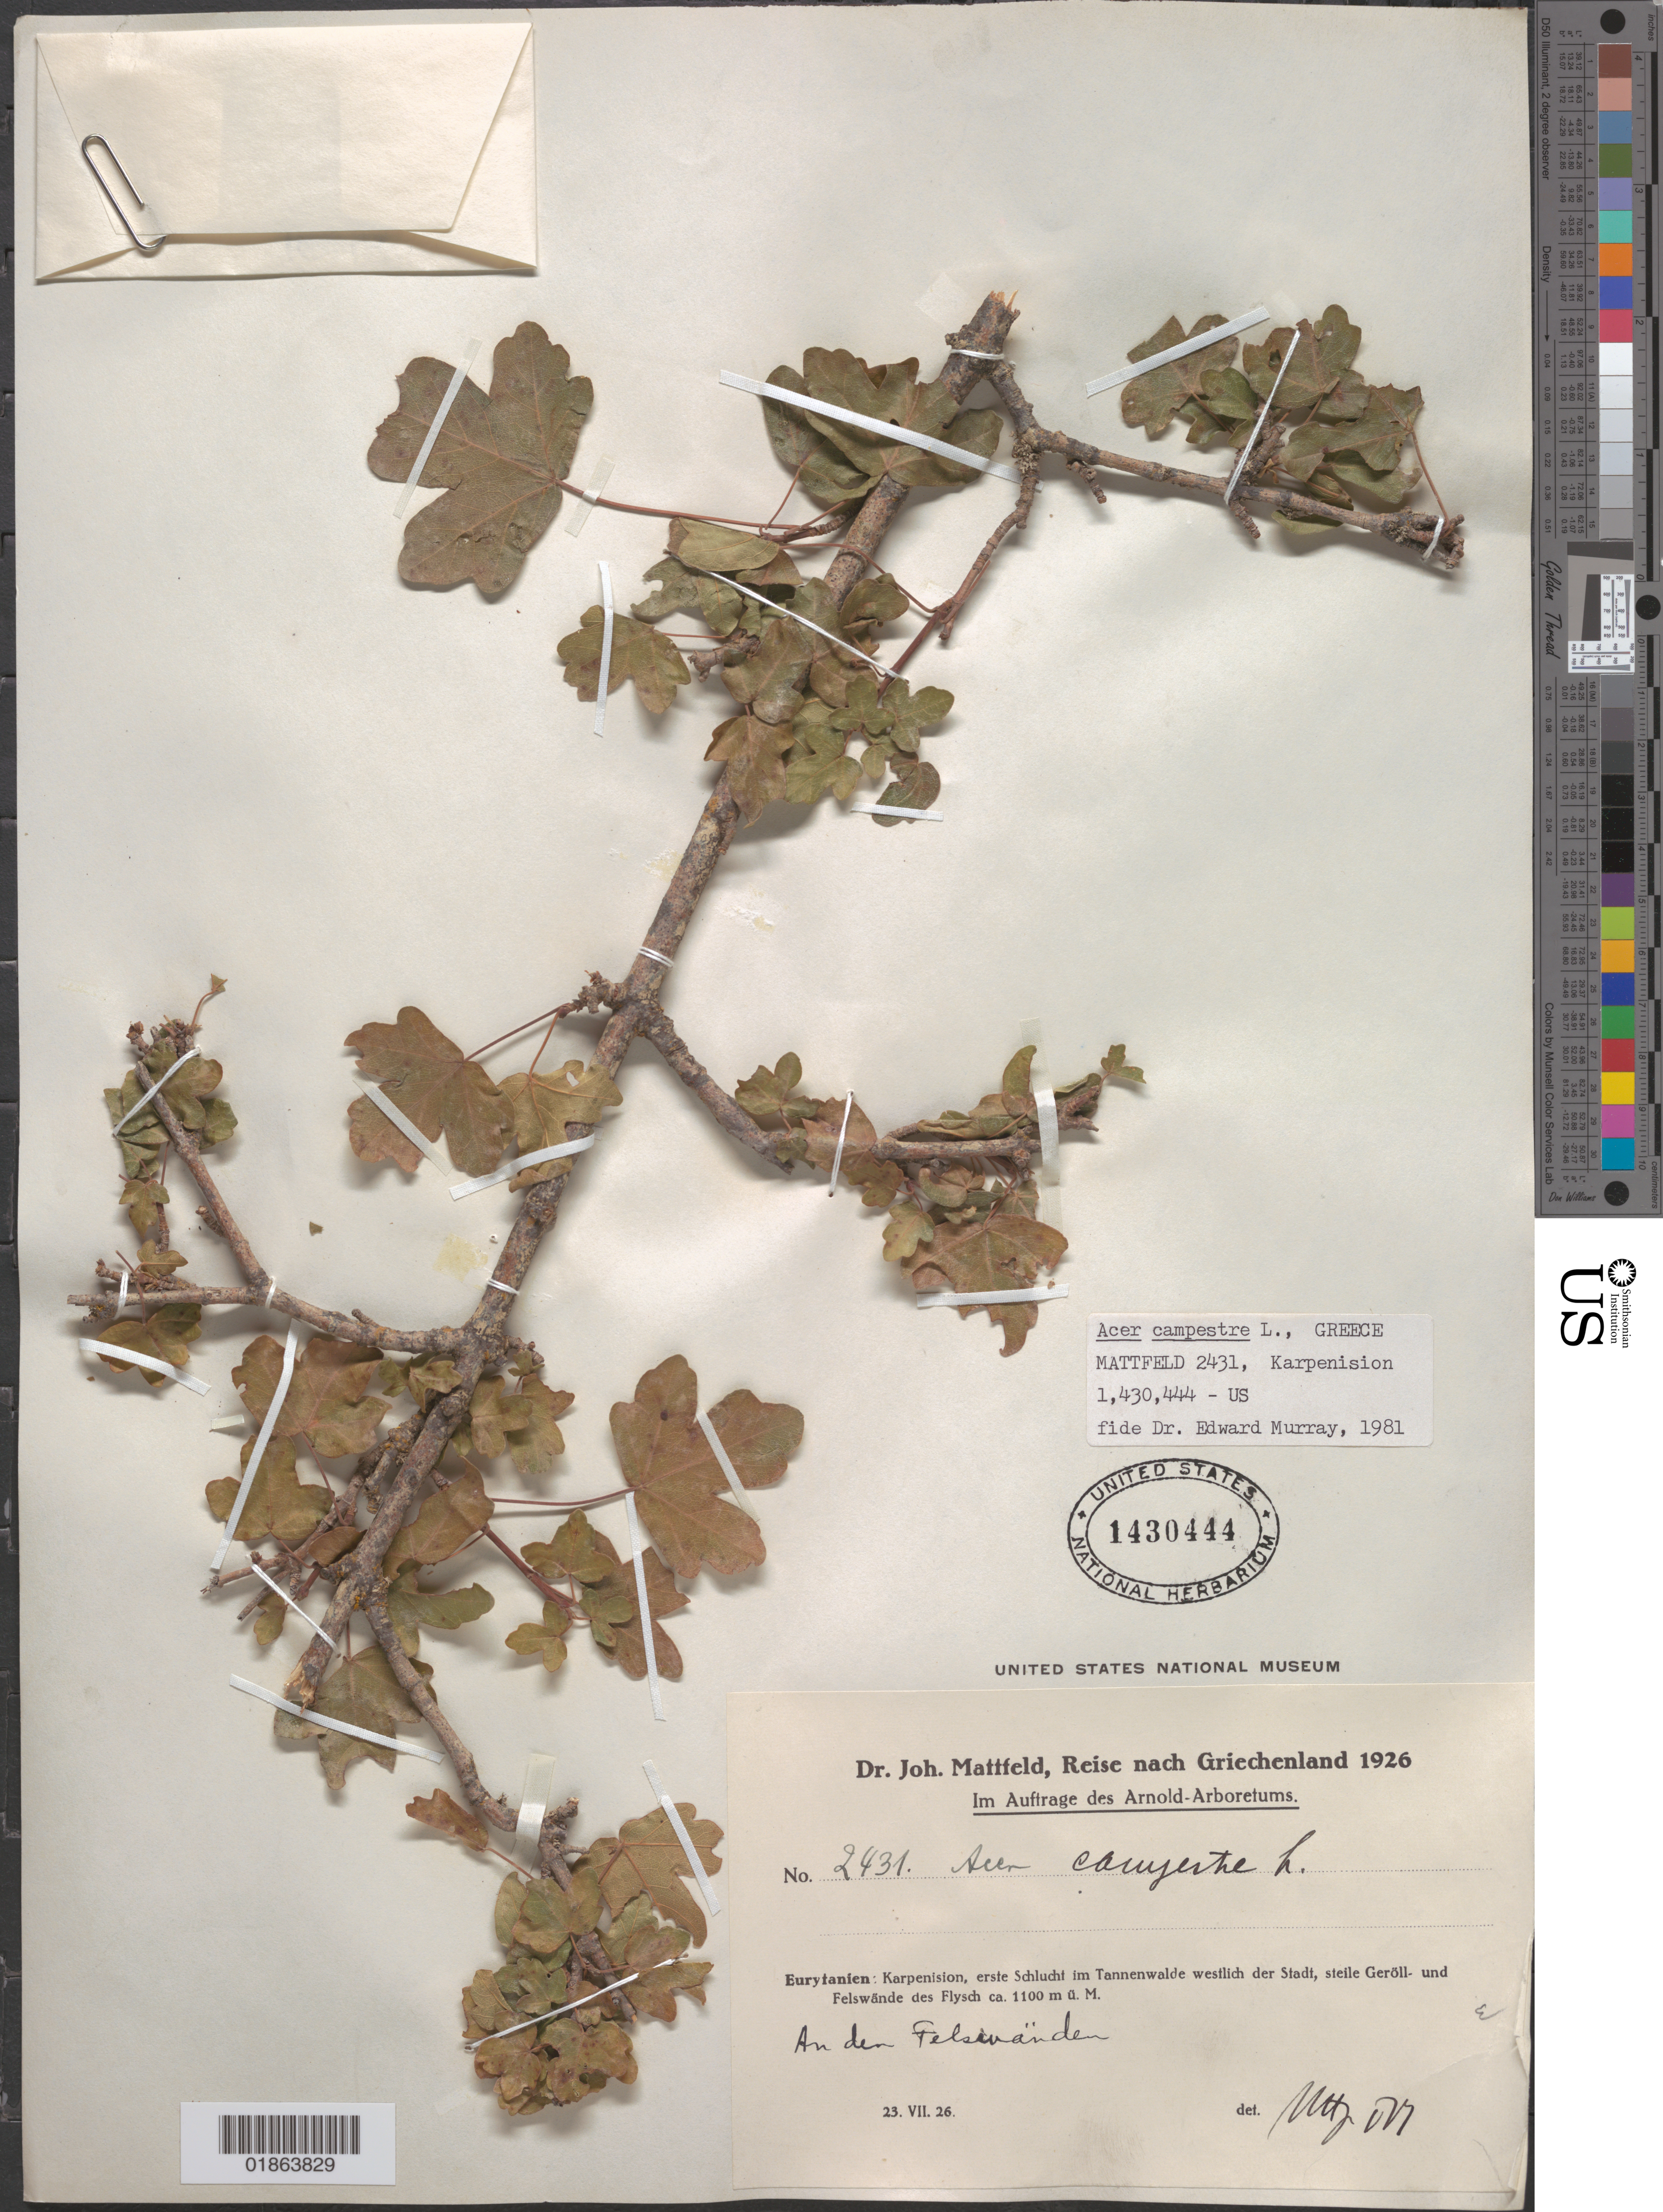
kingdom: Plantae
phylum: Tracheophyta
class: Magnoliopsida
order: Sapindales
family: Sapindaceae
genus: Acer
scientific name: Acer campestre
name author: L.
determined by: Murray, Edward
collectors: J. Mattfeld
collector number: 2431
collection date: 1926-07-23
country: Greece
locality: Eurytanien: Karpenision, erste Schlucht im Tannenwalde westlich der Stadt, steile Geröll und Felswände des Flysch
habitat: Steile Geröll und Felswände des Flysch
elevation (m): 1100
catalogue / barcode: US 1430444